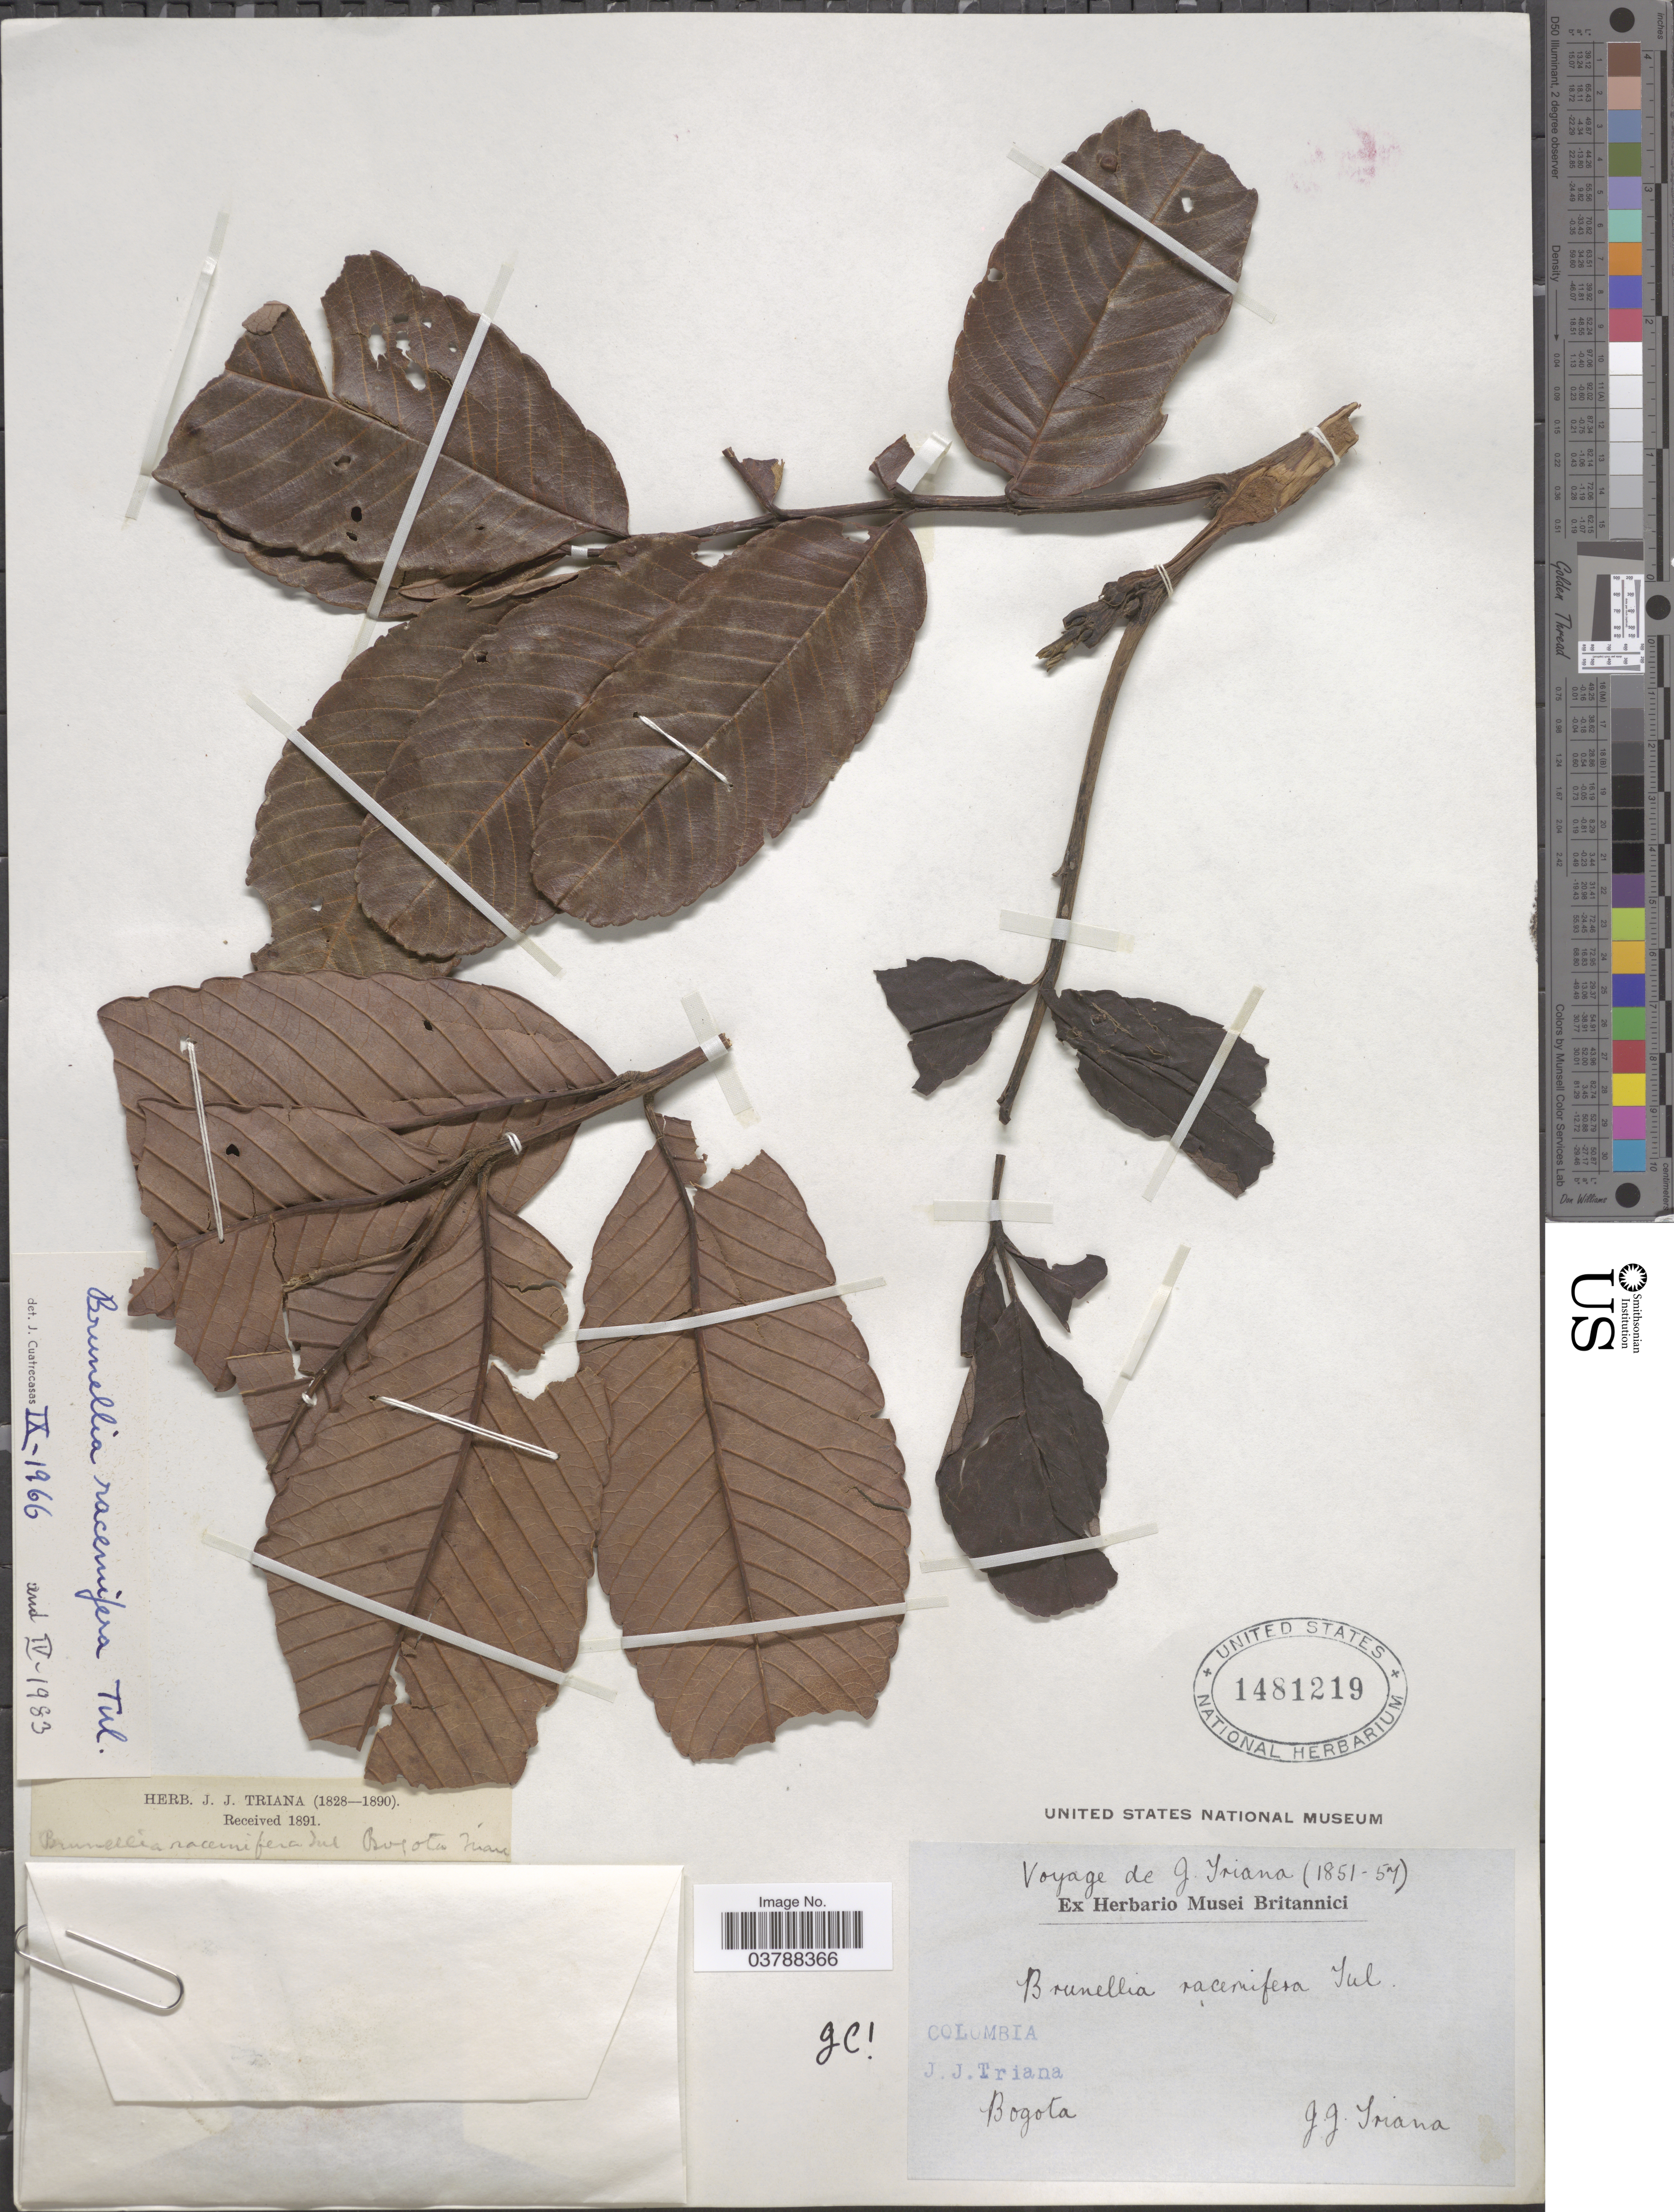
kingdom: Plantae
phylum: Tracheophyta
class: Magnoliopsida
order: Oxalidales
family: Brunelliaceae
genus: Brunellia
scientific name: Brunellia racemifera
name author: Tul.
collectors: J. J. Triana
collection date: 1851/1857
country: Colombia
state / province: Bogota D.C.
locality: Bogota.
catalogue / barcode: US 1481219